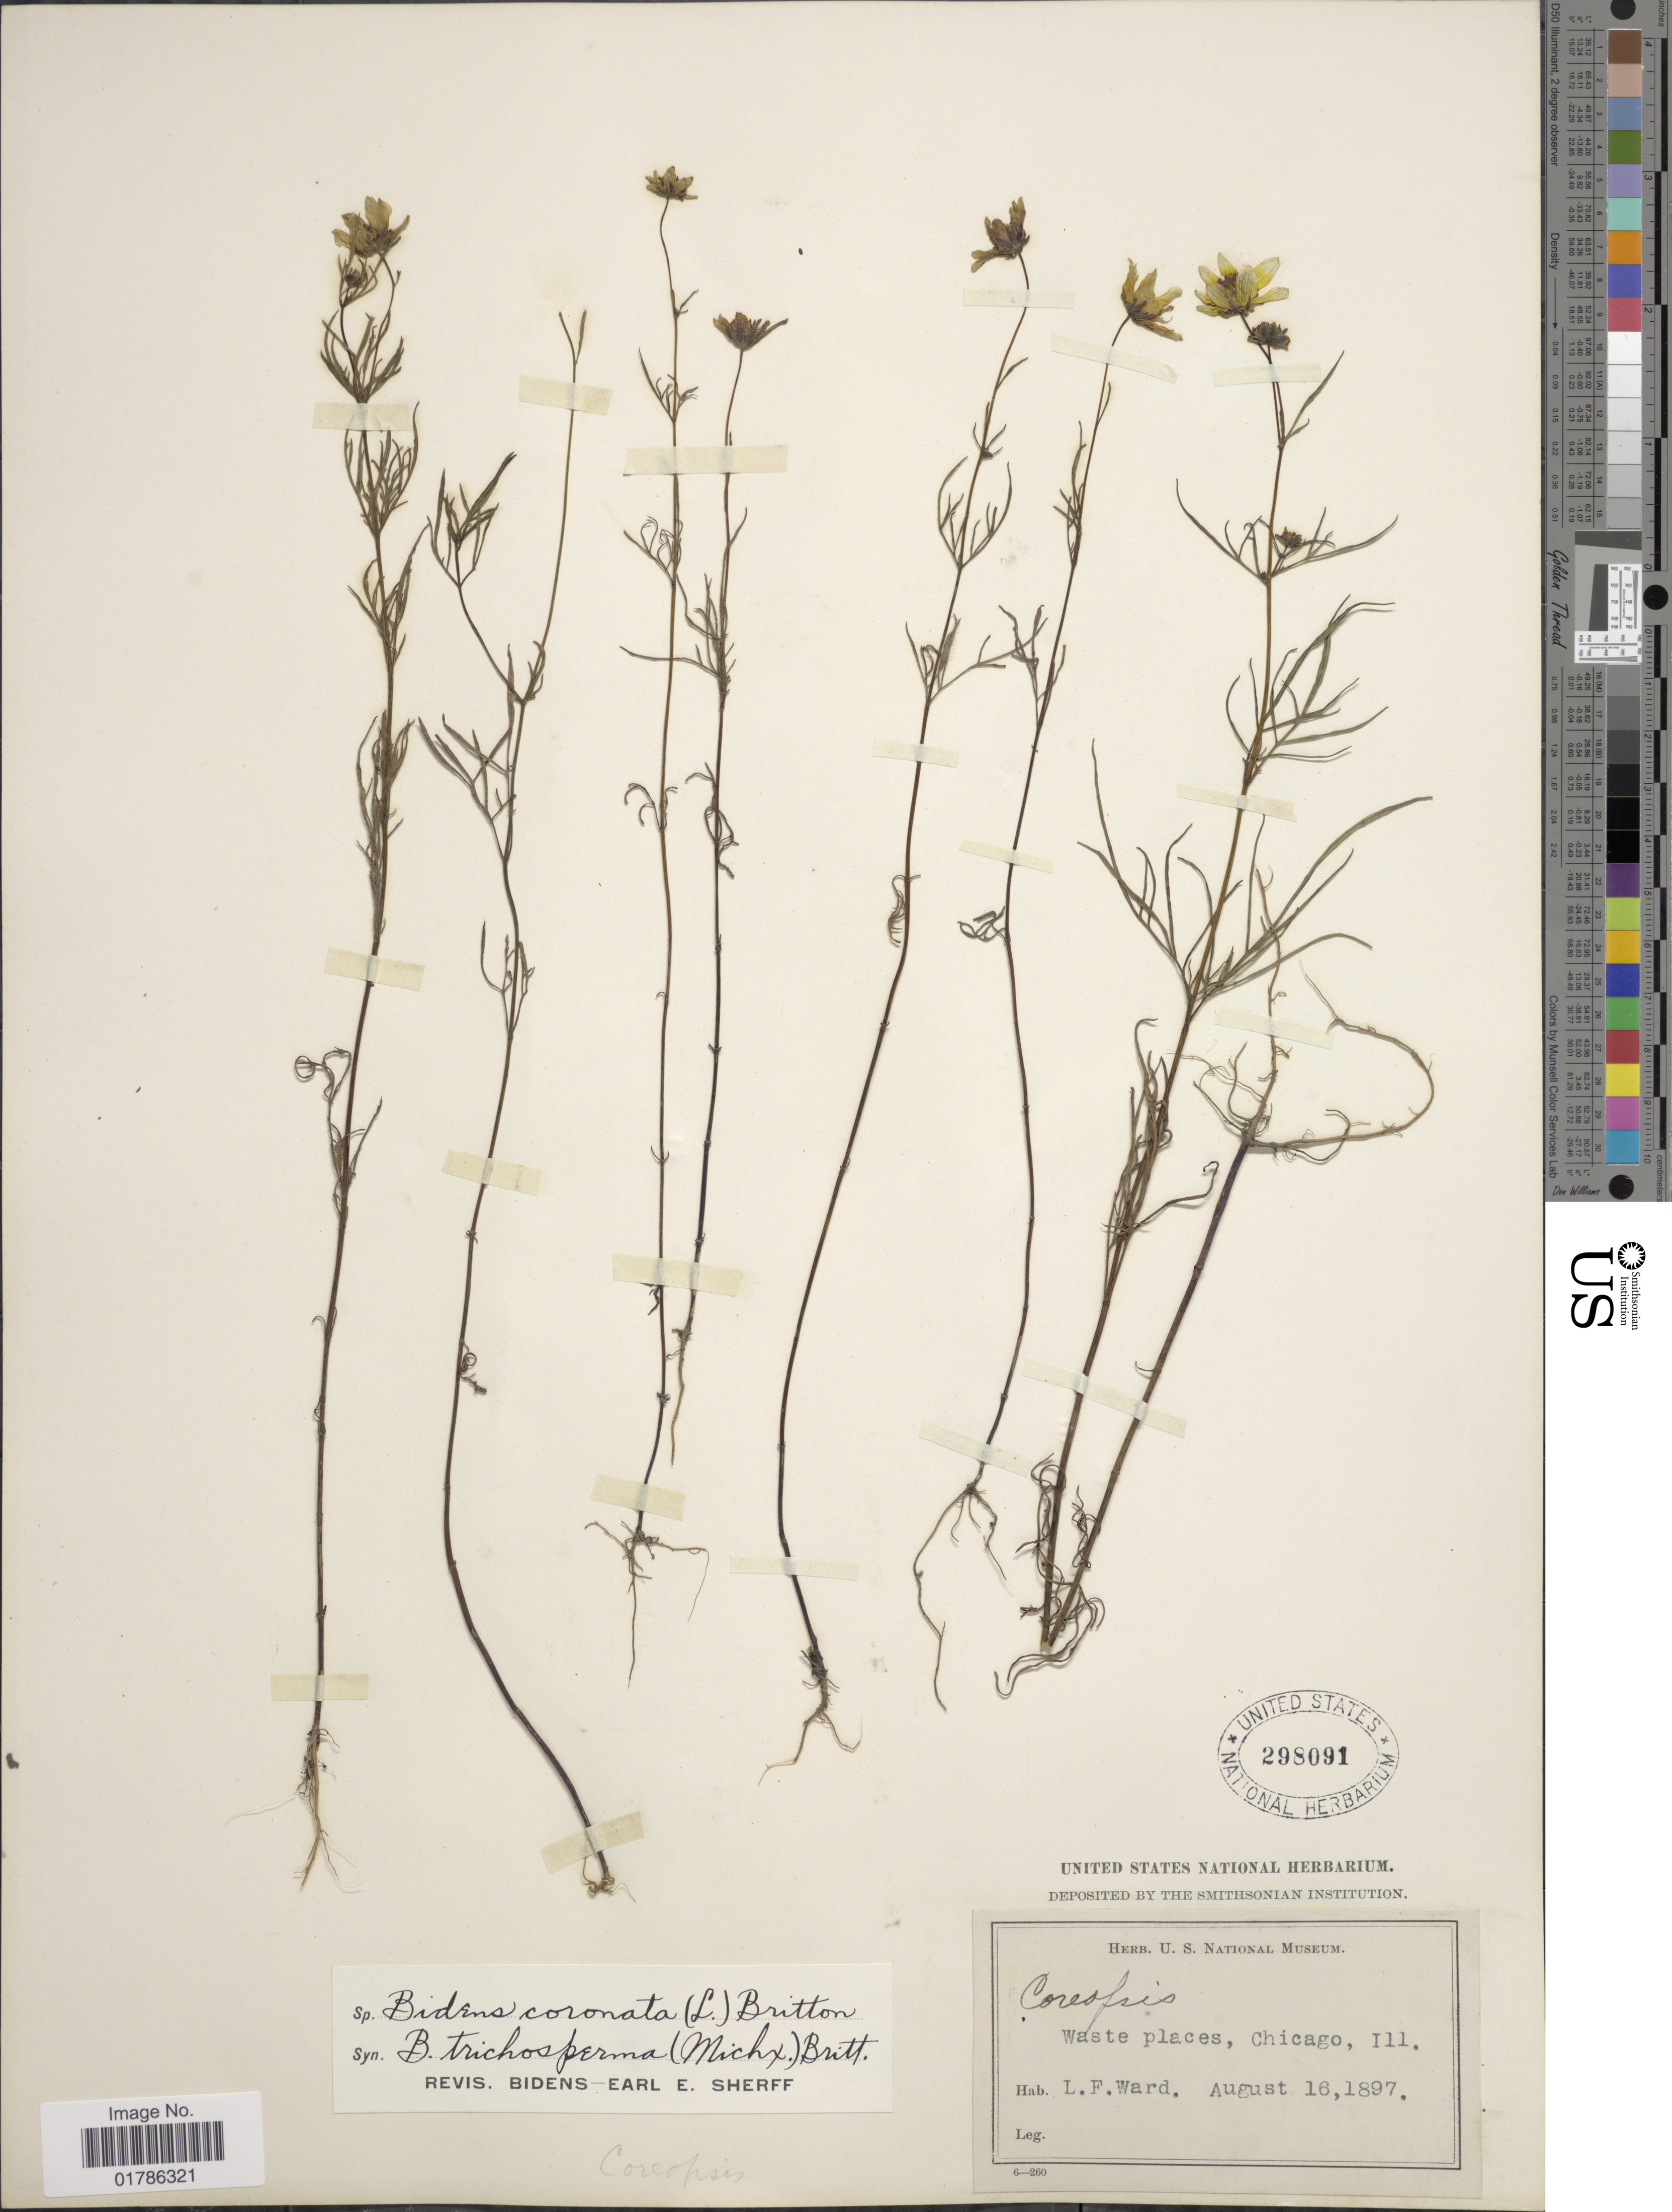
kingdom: Plantae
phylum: Tracheophyta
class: Magnoliopsida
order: Asterales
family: Asteraceae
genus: Bidens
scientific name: Bidens coronata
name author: (L.) Britton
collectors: L. Ward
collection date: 1897-08-16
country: United States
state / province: Illinois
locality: Chicago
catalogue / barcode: US 298091